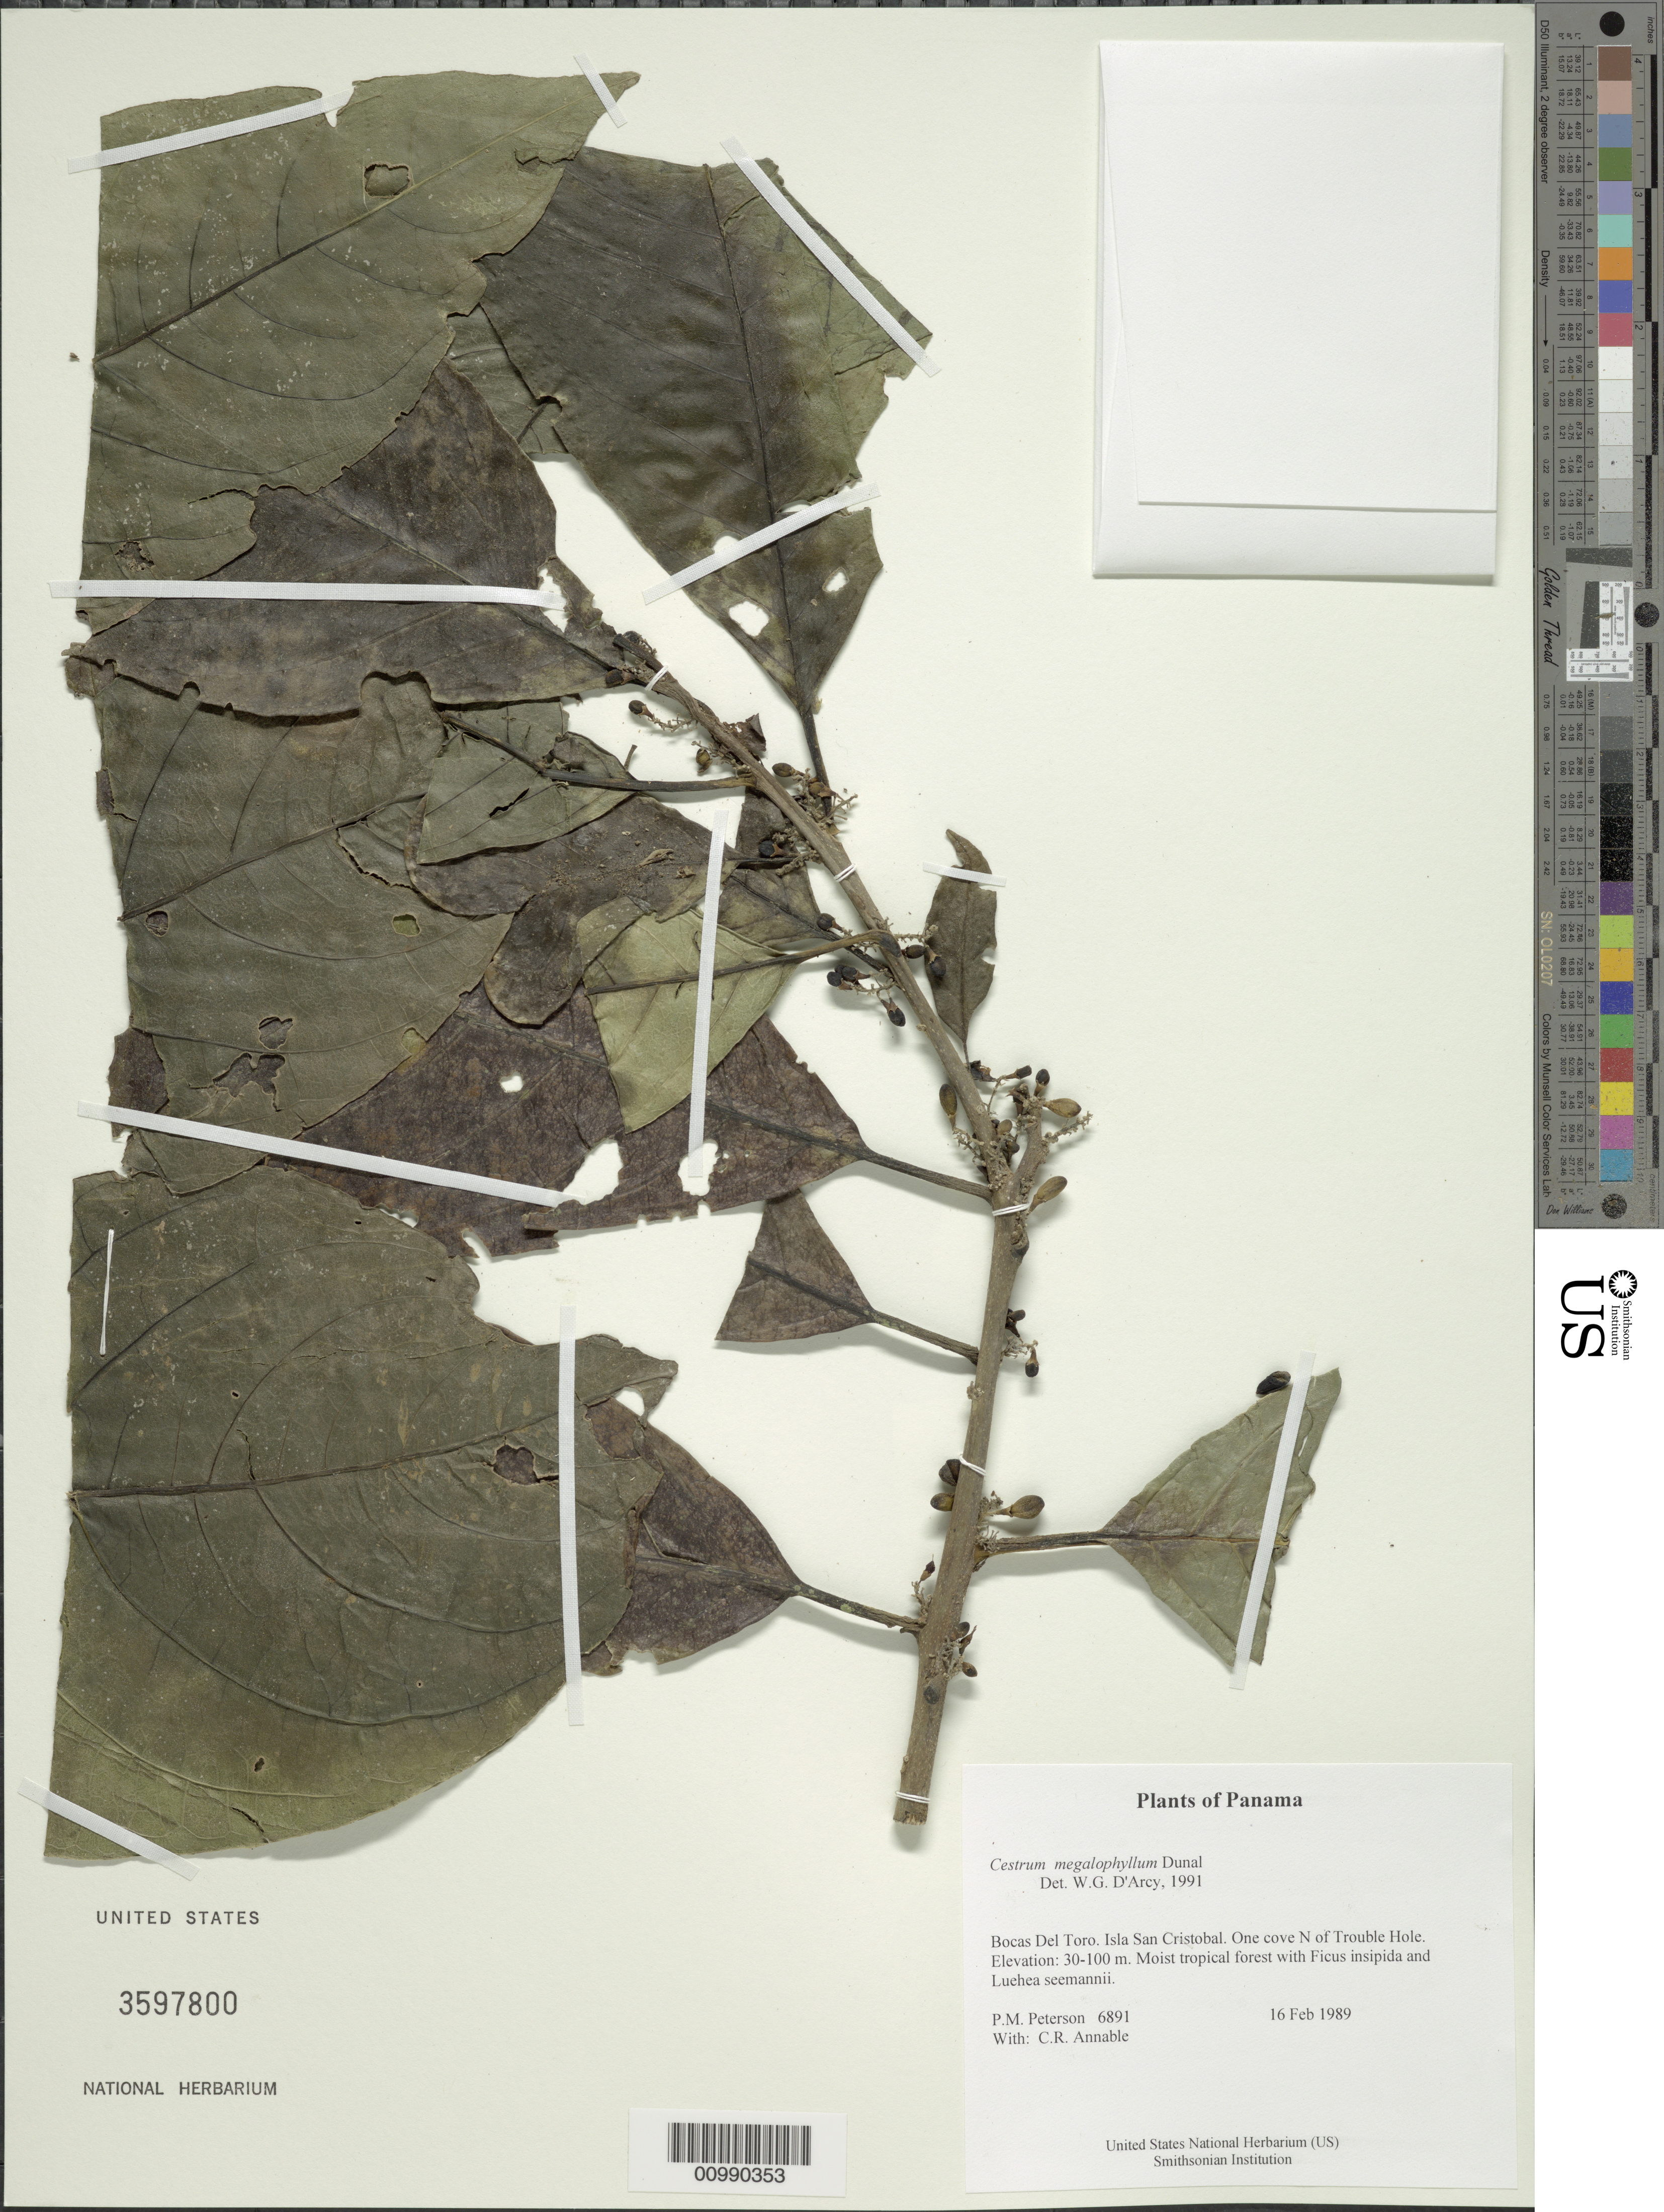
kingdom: Plantae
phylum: Tracheophyta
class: Magnoliopsida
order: Solanales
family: Solanaceae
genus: Cestrum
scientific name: Cestrum megalophyllum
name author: Dunal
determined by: D'Arcy, W. G.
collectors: P. M. Peterson & C. R. Annable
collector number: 06891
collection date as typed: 16 Feb 1989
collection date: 1989-02-16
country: Panama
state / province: Bocas del Toro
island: San Cristobal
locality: One cove N of Trouble Hole.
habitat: Moist tropical forest with Ficus insipida and Luehea seemannii.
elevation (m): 30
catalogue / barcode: US 3597800